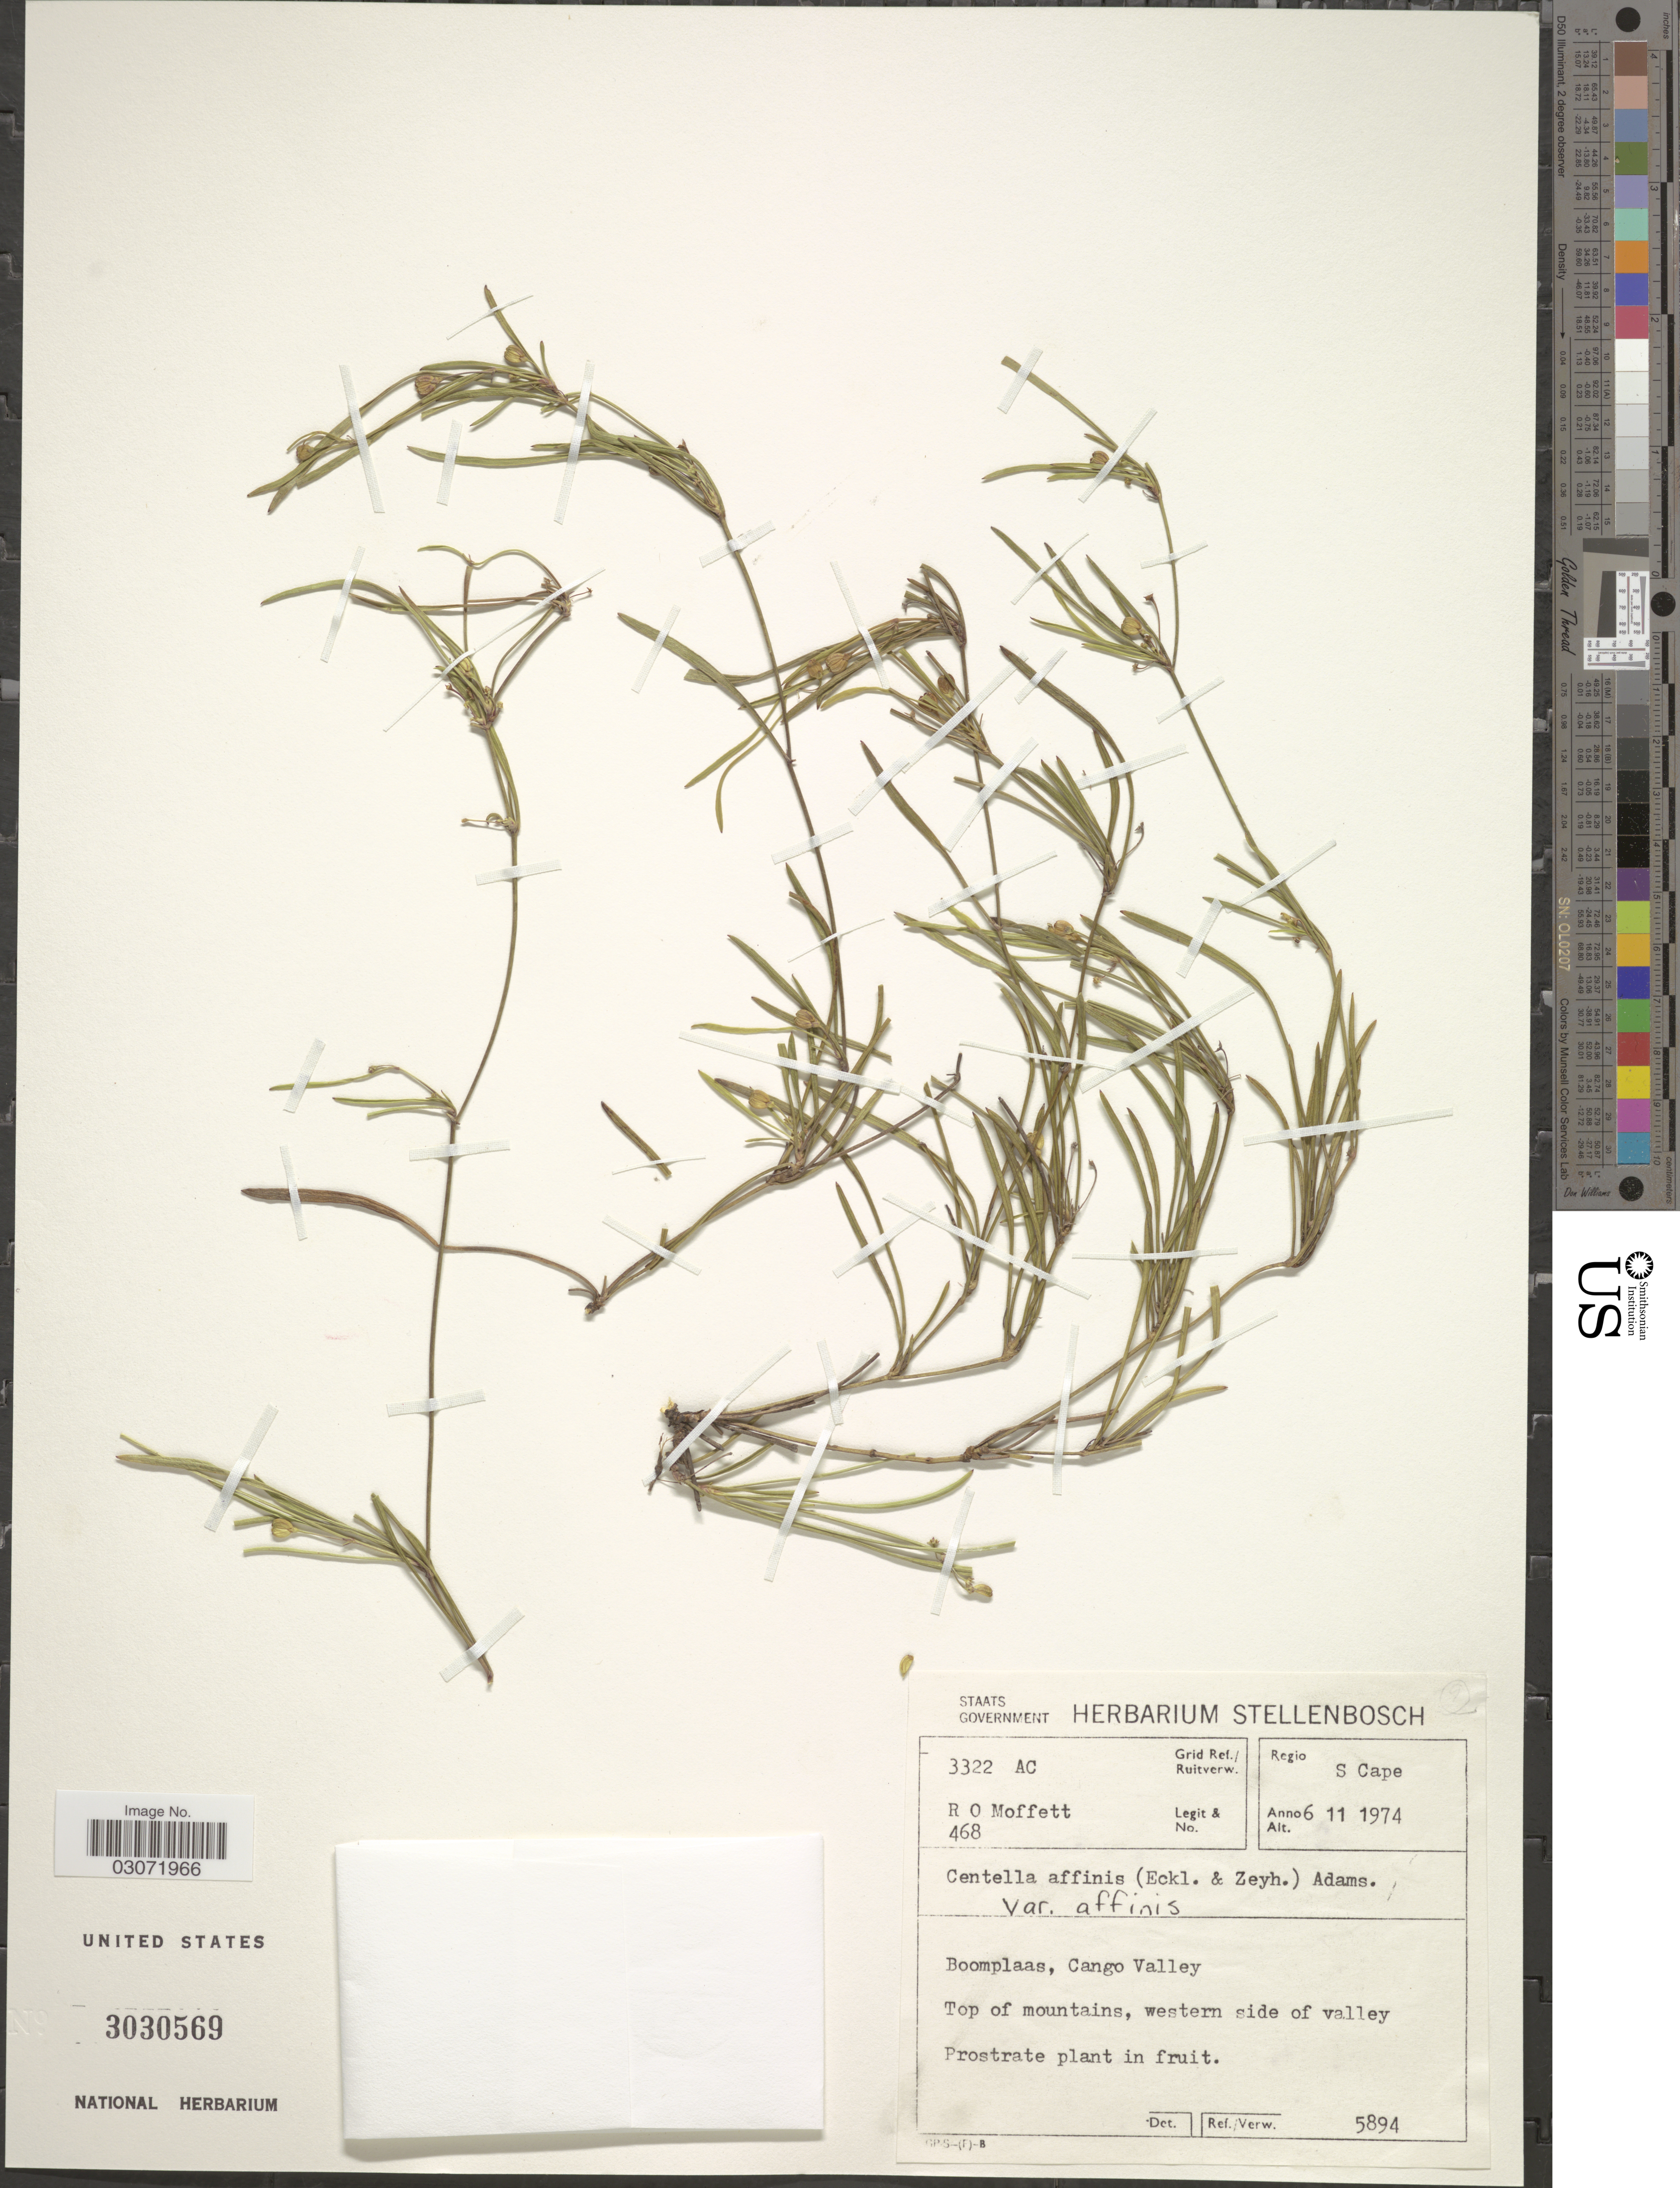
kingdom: Plantae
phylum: Tracheophyta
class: Magnoliopsida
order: Apiales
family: Apiaceae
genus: Centella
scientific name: Centella affinis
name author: (Eckl. & Zeyh.) Adamson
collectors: R. Moffett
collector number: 468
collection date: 1974-11-06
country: South Africa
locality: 3322 AC Grid Ref./ Ruitverw. Regio S Cape. Boomplaas, Cango Valley. Top of mountains, western side of valley.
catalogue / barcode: US 3030569